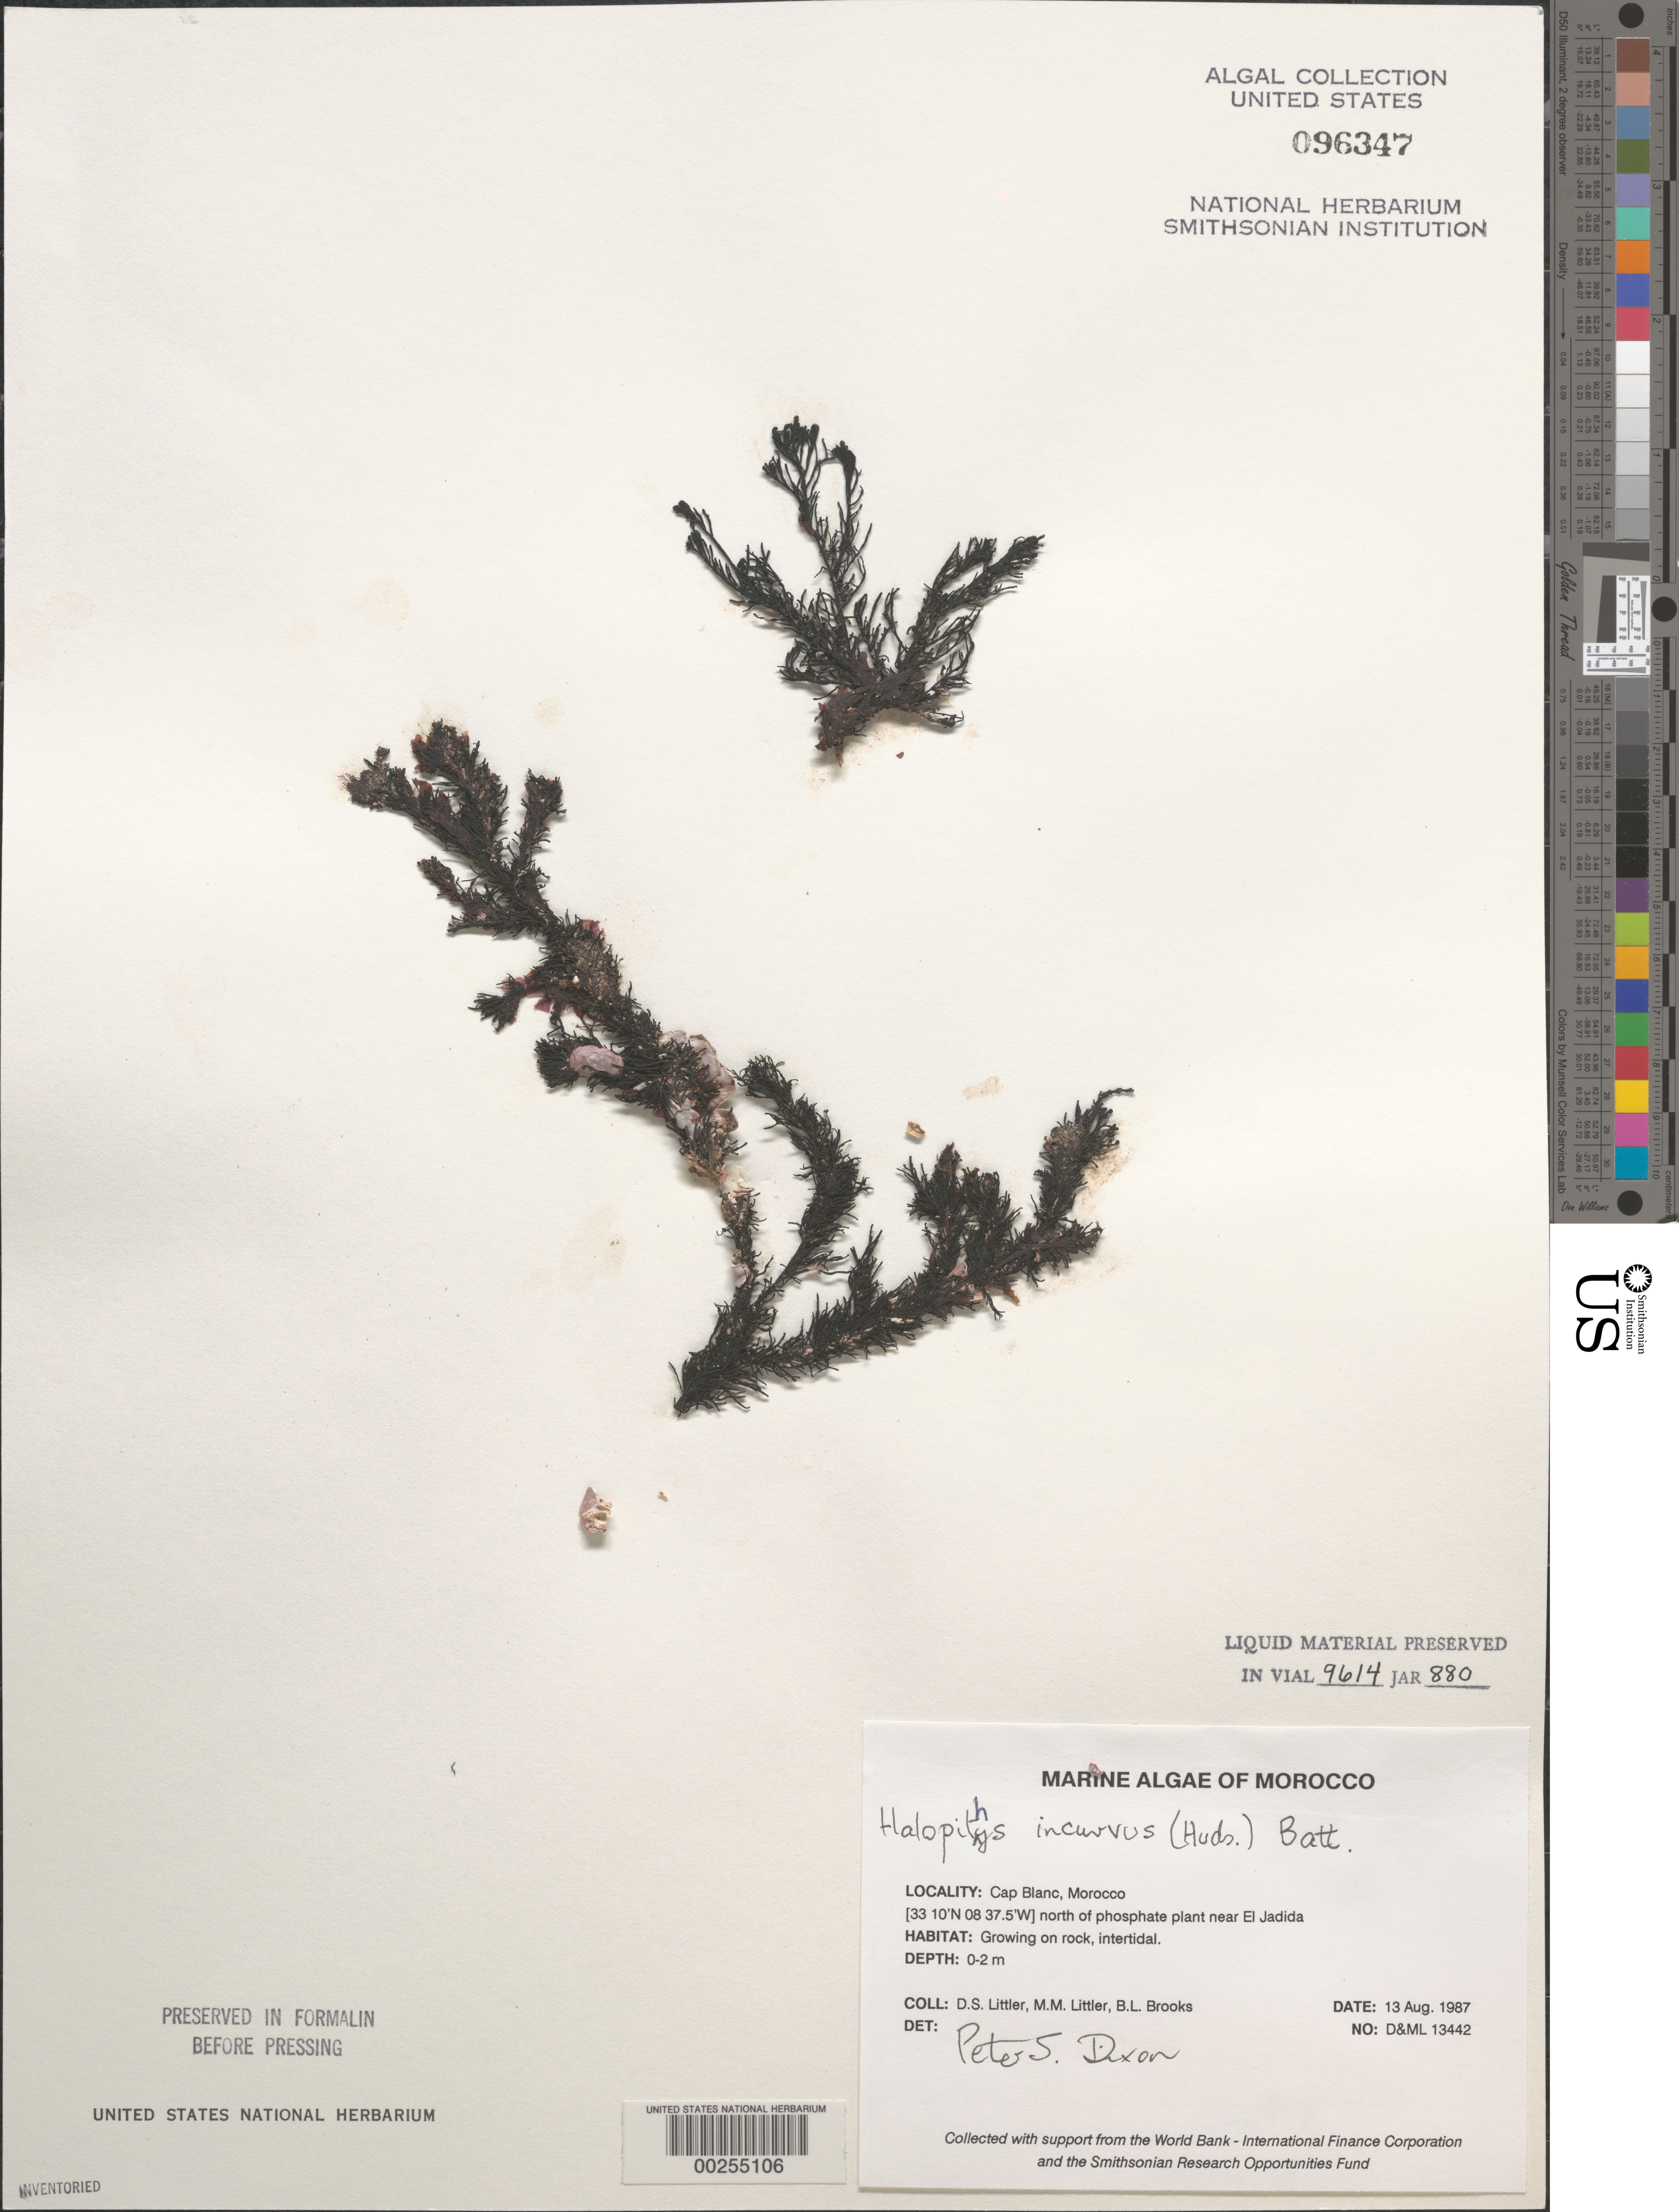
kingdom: Plantae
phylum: Rhodophyta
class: Florideophyceae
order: Ceramiales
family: Rhodomelaceae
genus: Halopithys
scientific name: Halopithys incurvus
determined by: Dixon, P. S.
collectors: D. S. Littler, M. M. Littler & B. Brooks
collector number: D&ML 13442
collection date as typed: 13 Aug 1987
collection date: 1987-08-13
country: Morocco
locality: Cap Blanc, near El Jadida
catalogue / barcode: US 96347